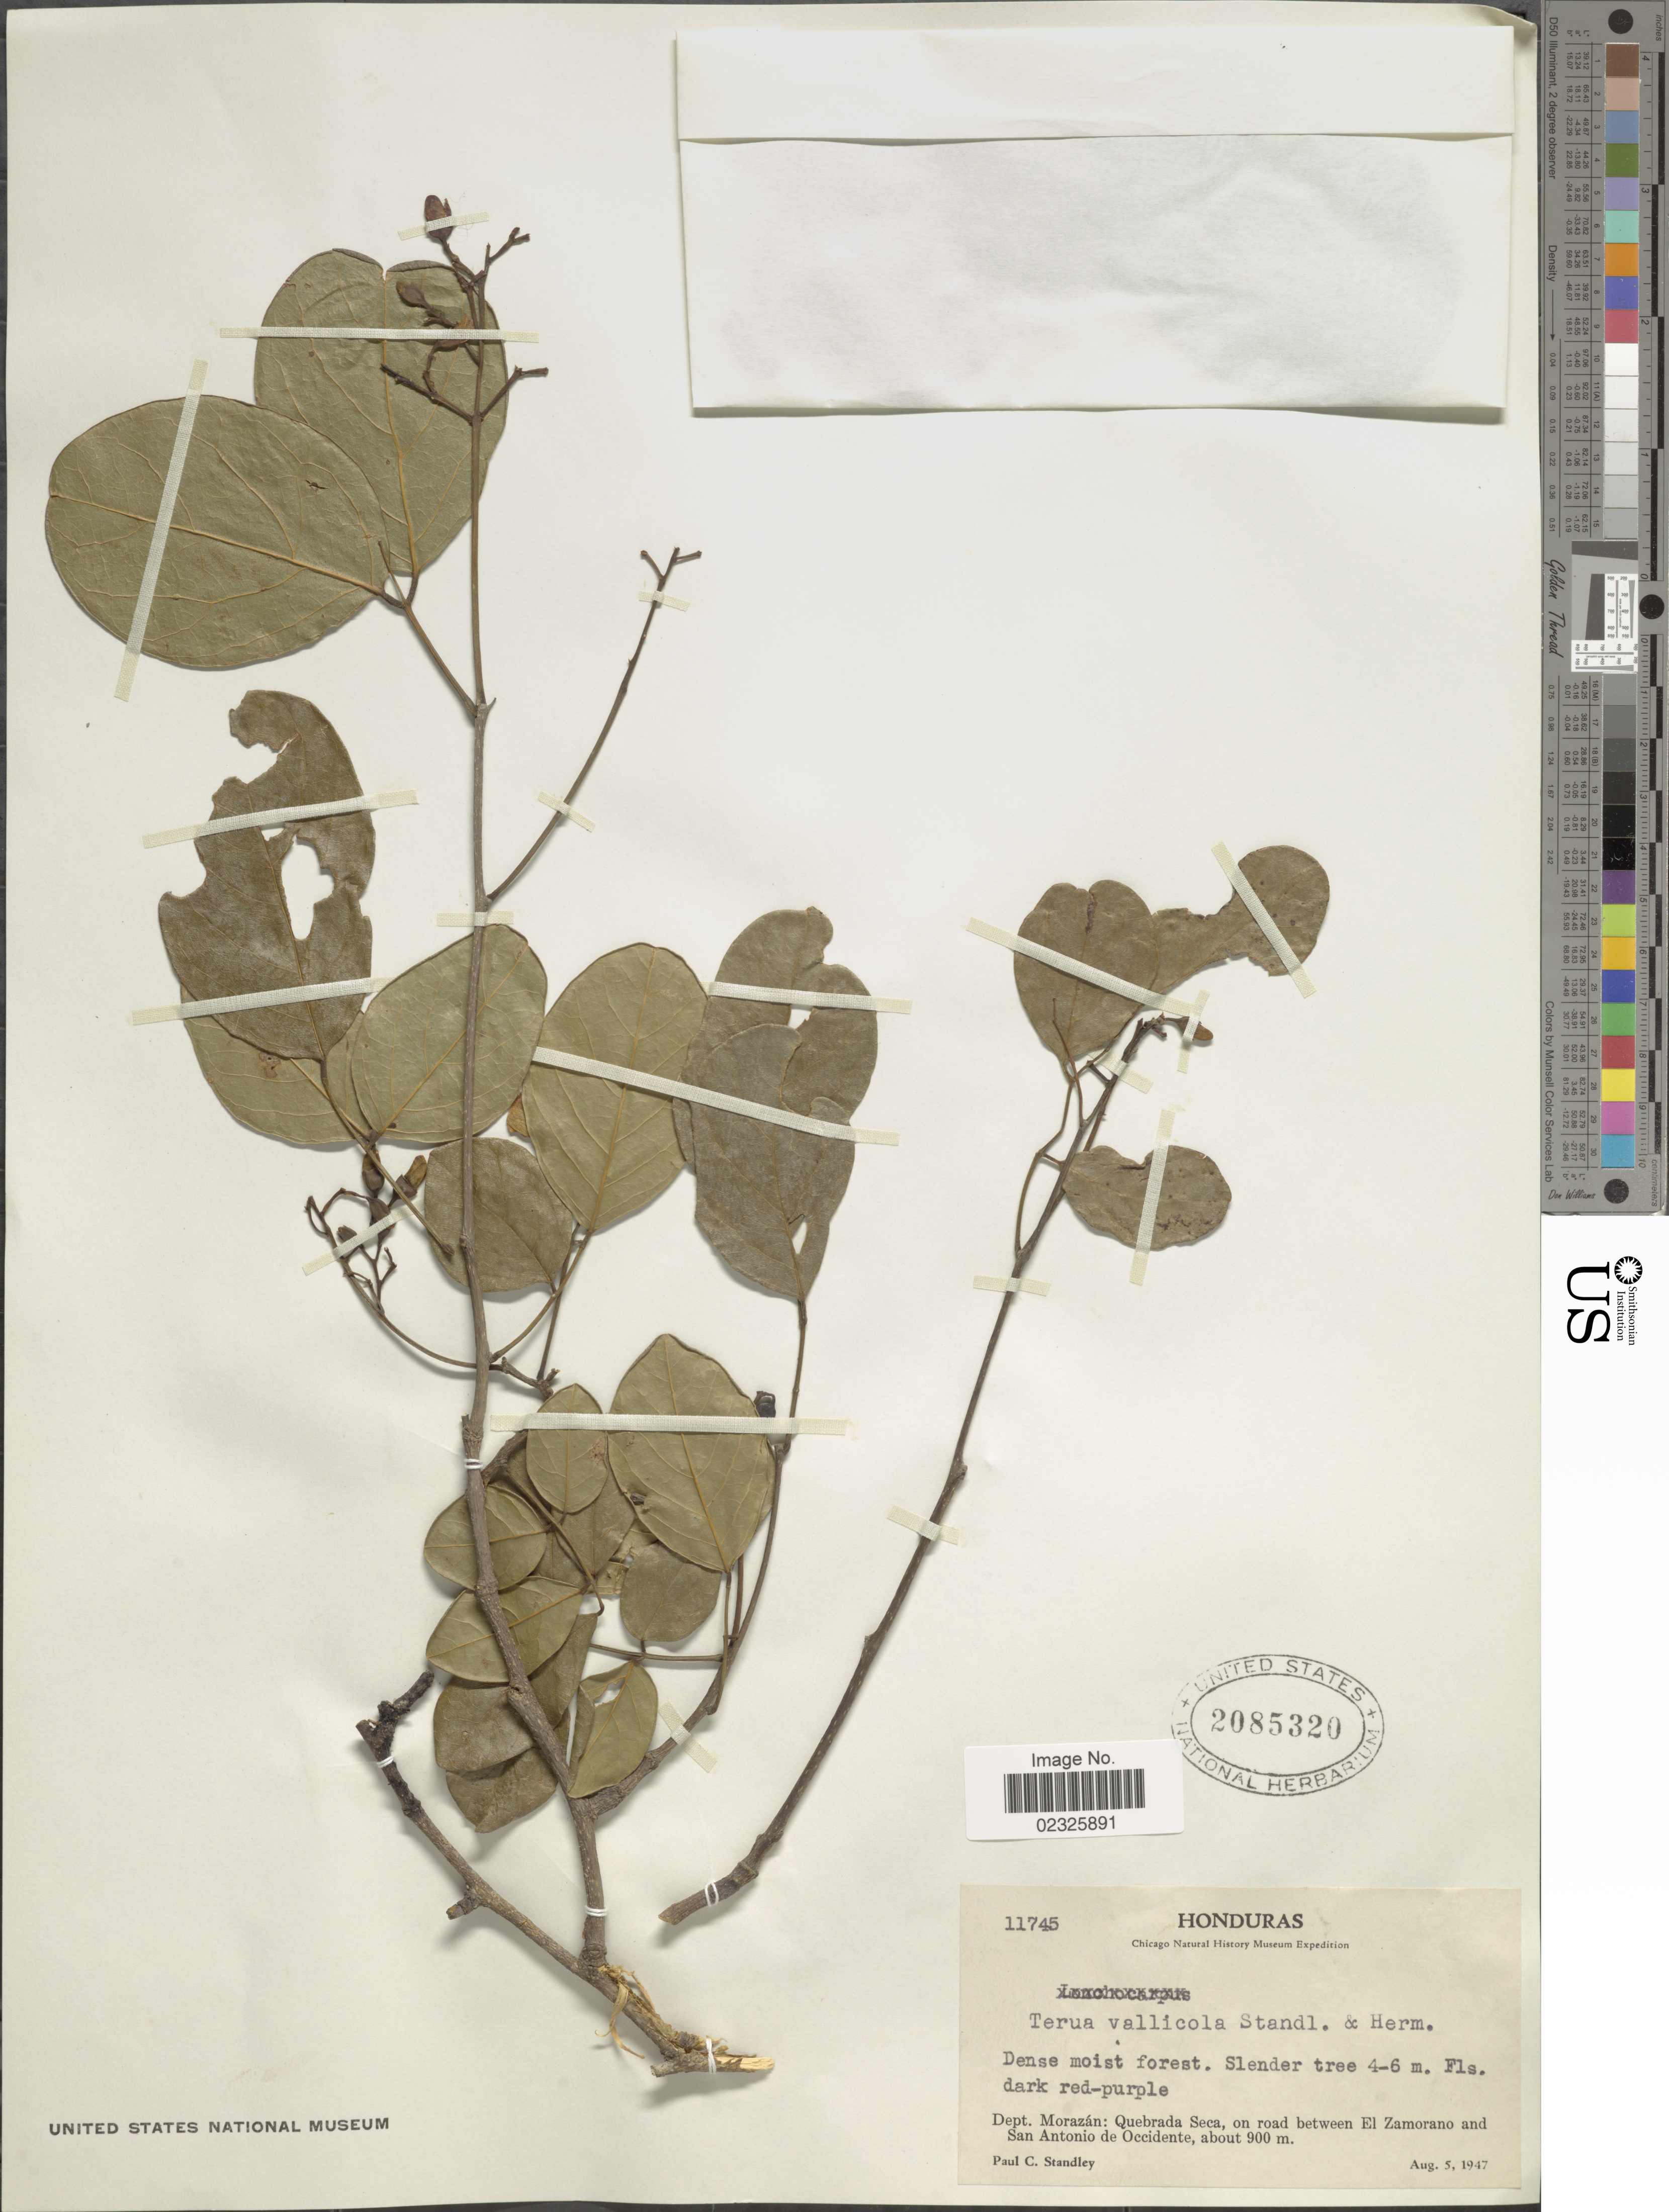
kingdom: Plantae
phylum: Tracheophyta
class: Magnoliopsida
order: Fabales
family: Fabaceae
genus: Lonchocarpus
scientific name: Lonchocarpus vallicola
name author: (Standl. & F.J. Herm.) M. Sousa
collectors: P. C. Standley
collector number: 11745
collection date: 1947-08-05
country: Honduras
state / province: Fco. Morazán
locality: Quebrada Seca, on road between El Zamorano and San Antonio de Occidente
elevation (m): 900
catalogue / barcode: US 2085320